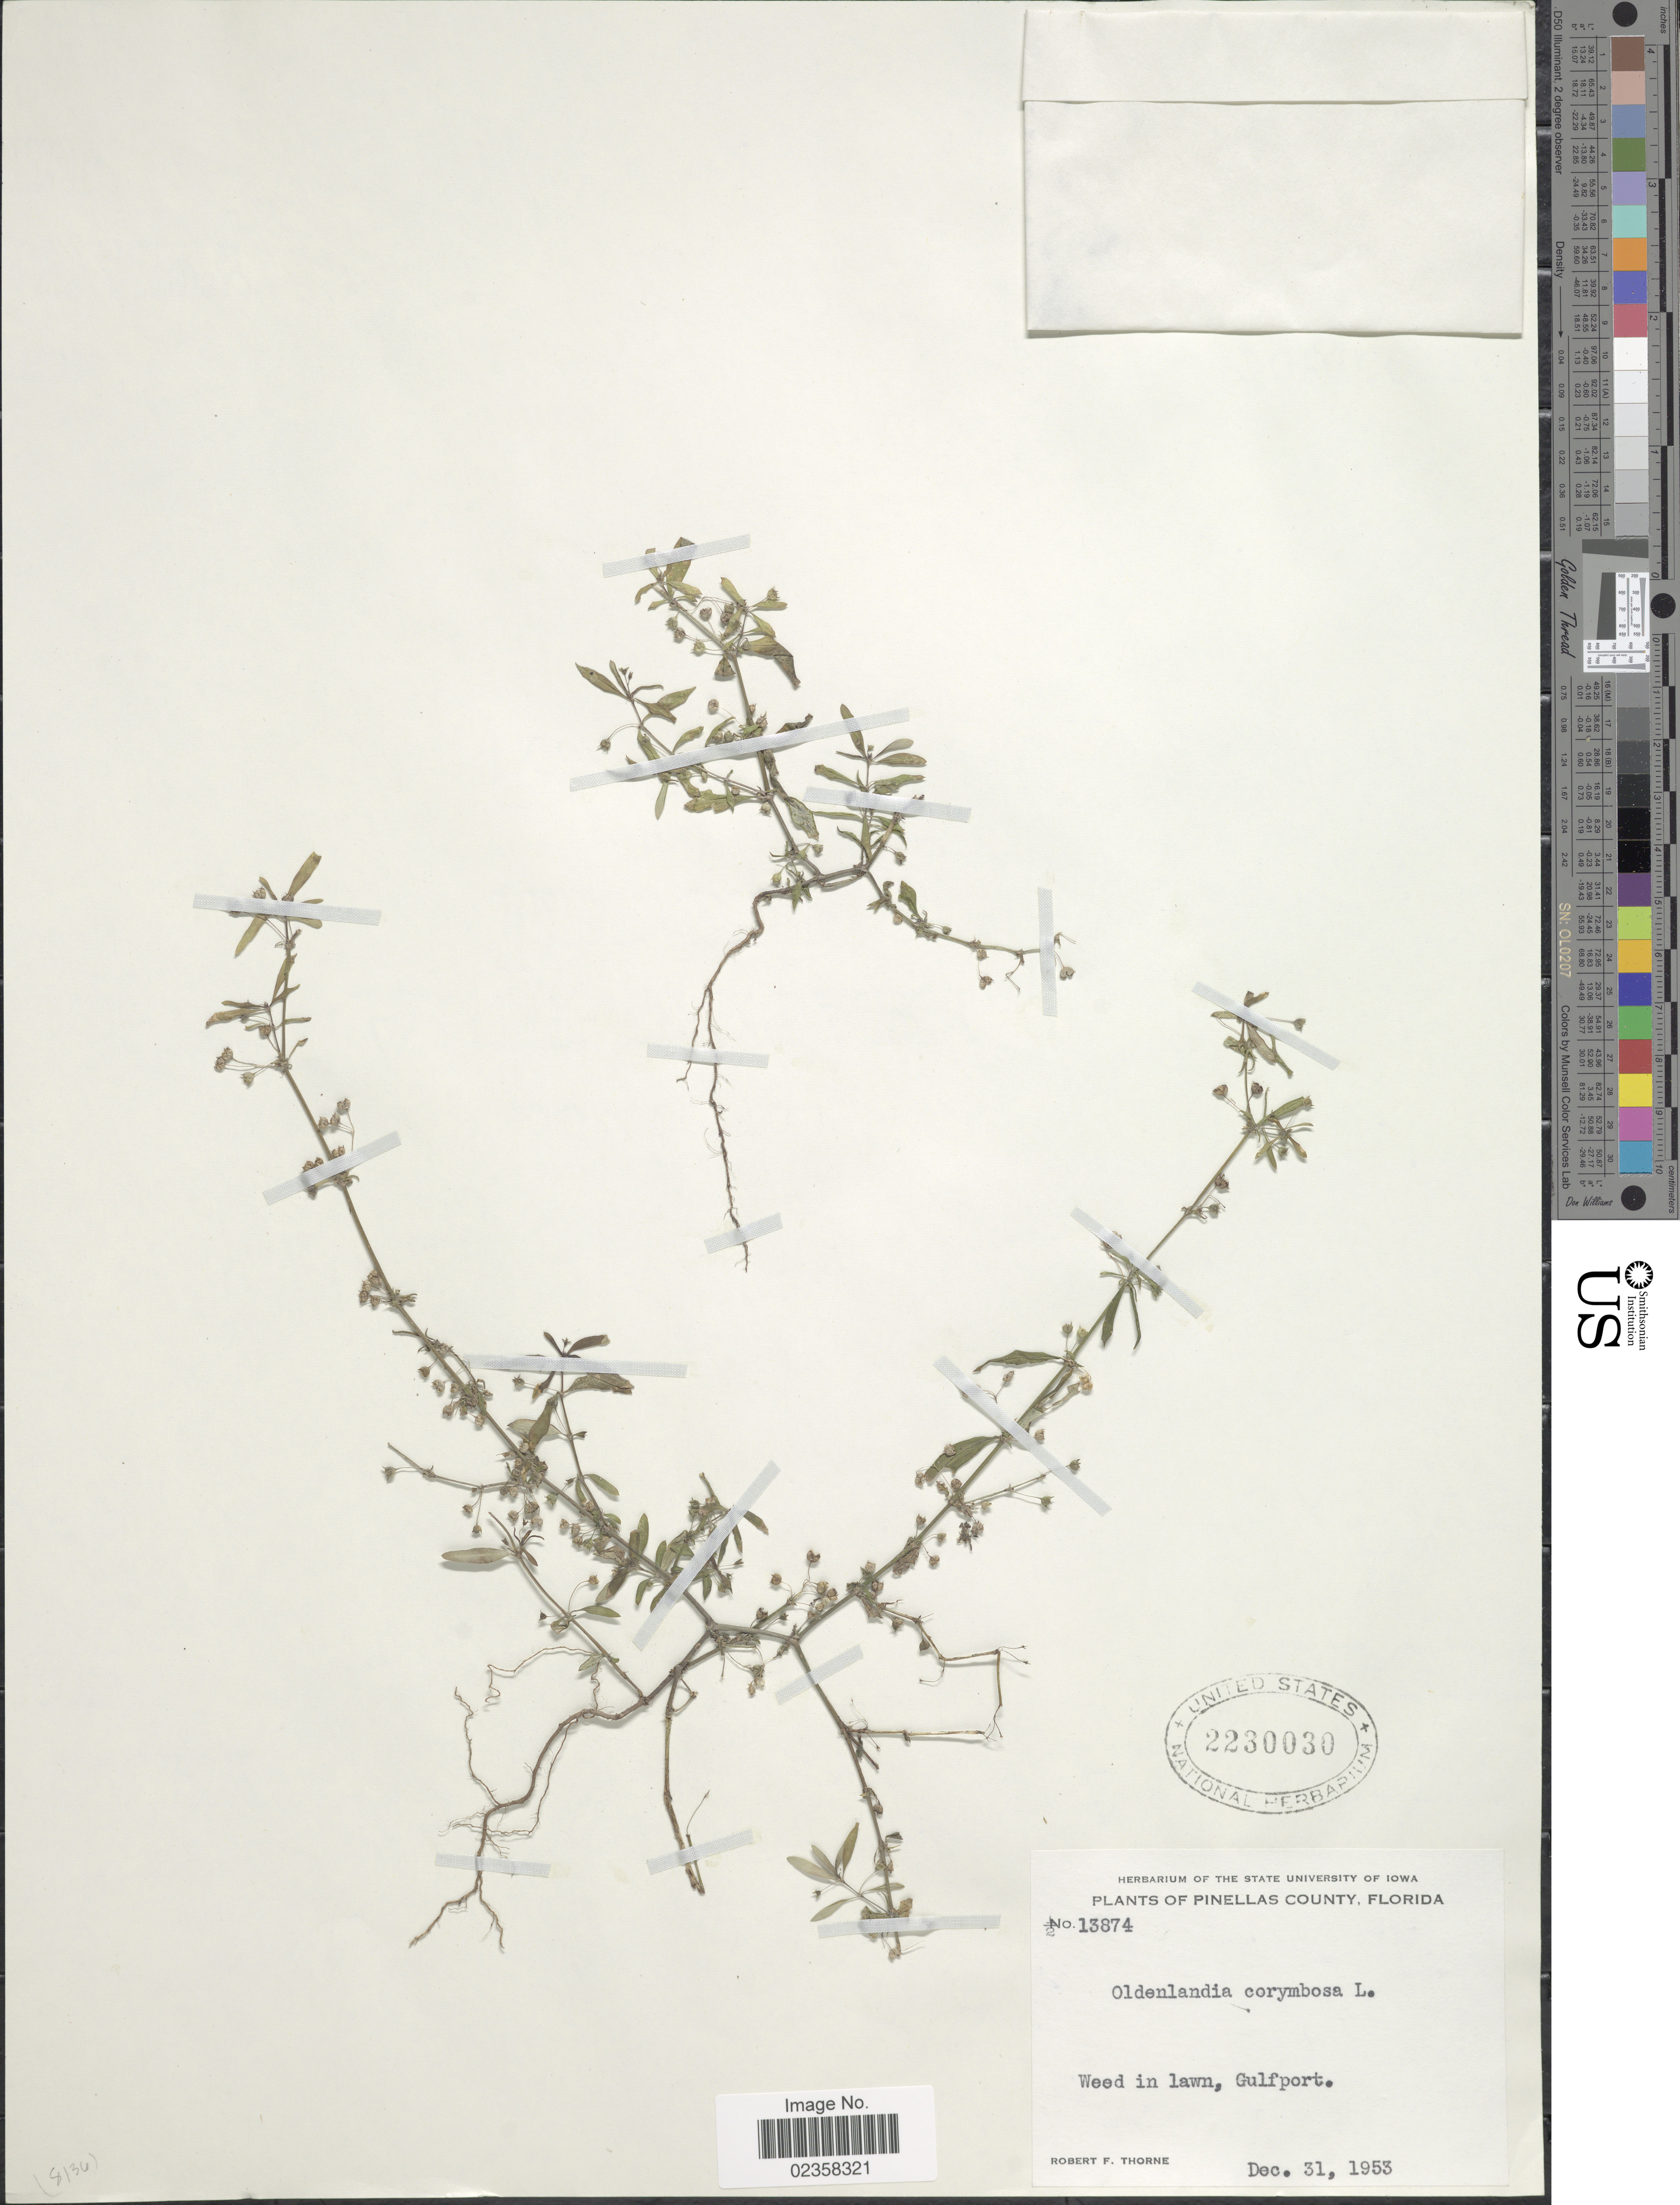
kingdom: Plantae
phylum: Tracheophyta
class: Magnoliopsida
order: Gentianales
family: Rubiaceae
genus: Oldenlandia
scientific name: Oldenlandia corymbosa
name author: L.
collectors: R. F. Thorne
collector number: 13874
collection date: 1953-12-31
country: United States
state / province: Florida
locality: Pinellas County, Weed in lawn, Gulfport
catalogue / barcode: US 2230030